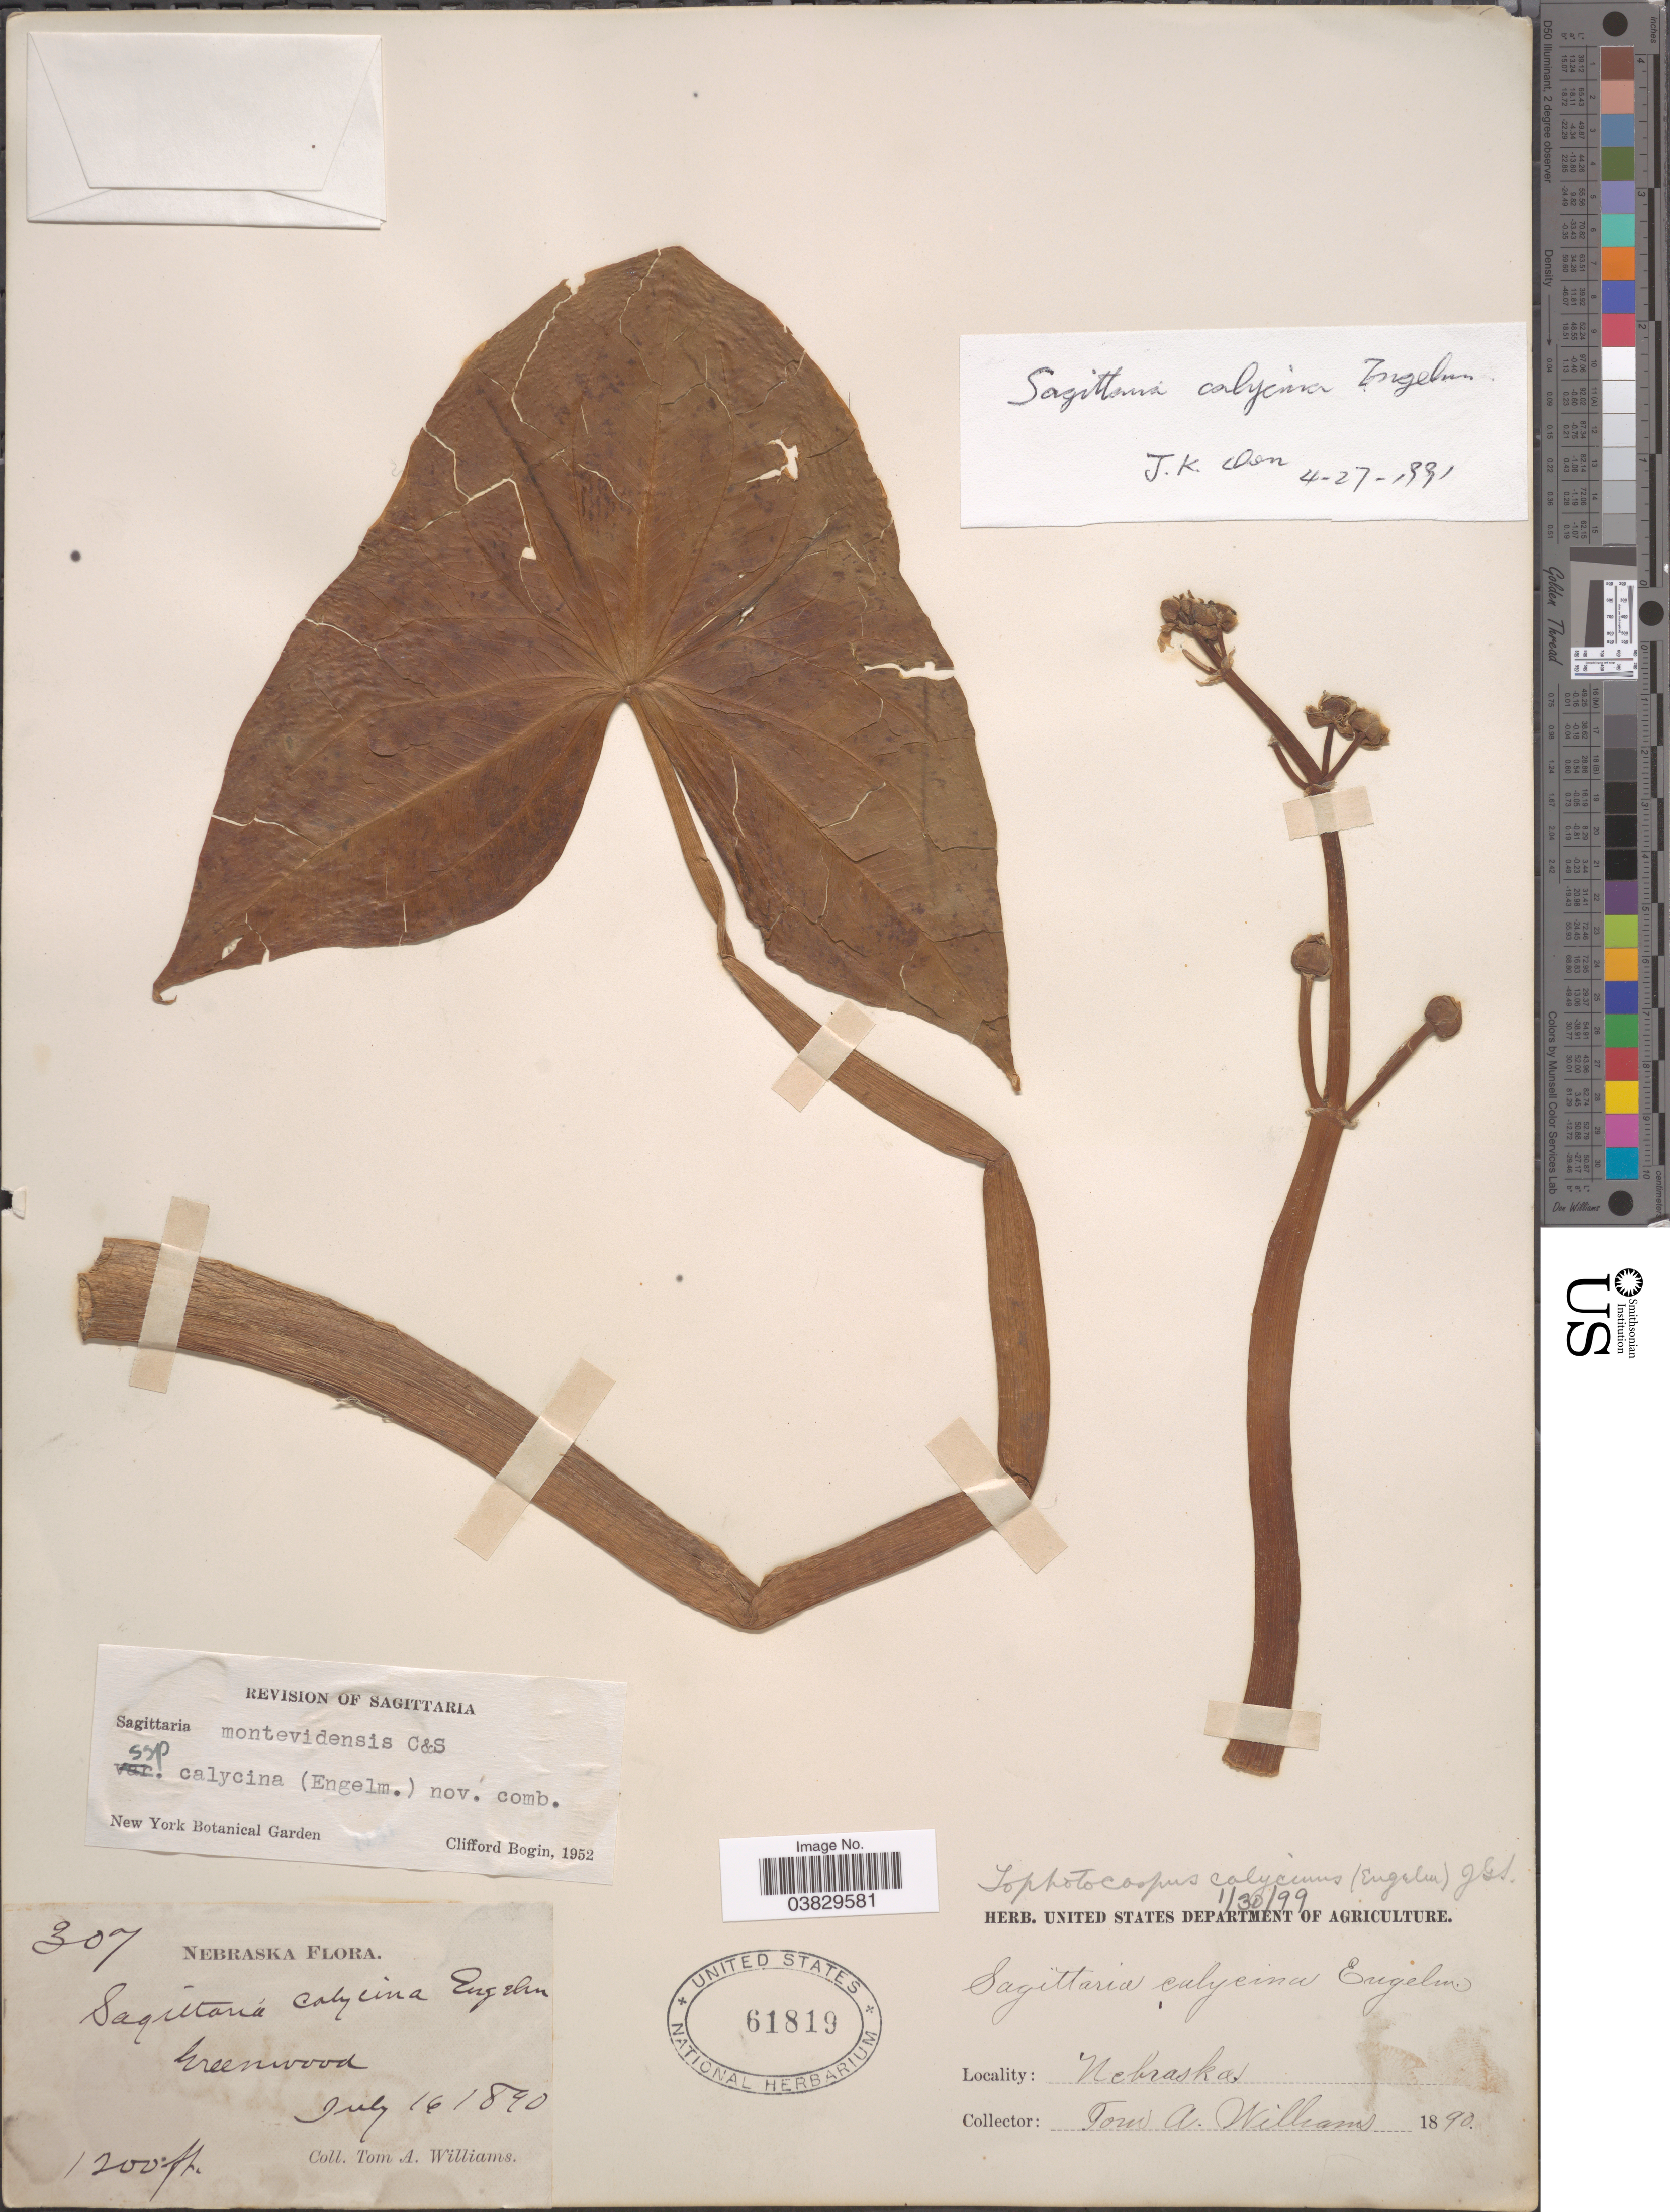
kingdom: Plantae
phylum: Tracheophyta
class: Liliopsida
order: Alismatales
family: Alismataceae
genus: Sagittaria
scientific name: Sagittaria calycina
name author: Engelm.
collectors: T. Williams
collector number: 307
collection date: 1890-07-16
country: United States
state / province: Nebraska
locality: Greenwood.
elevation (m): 366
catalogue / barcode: US 61819